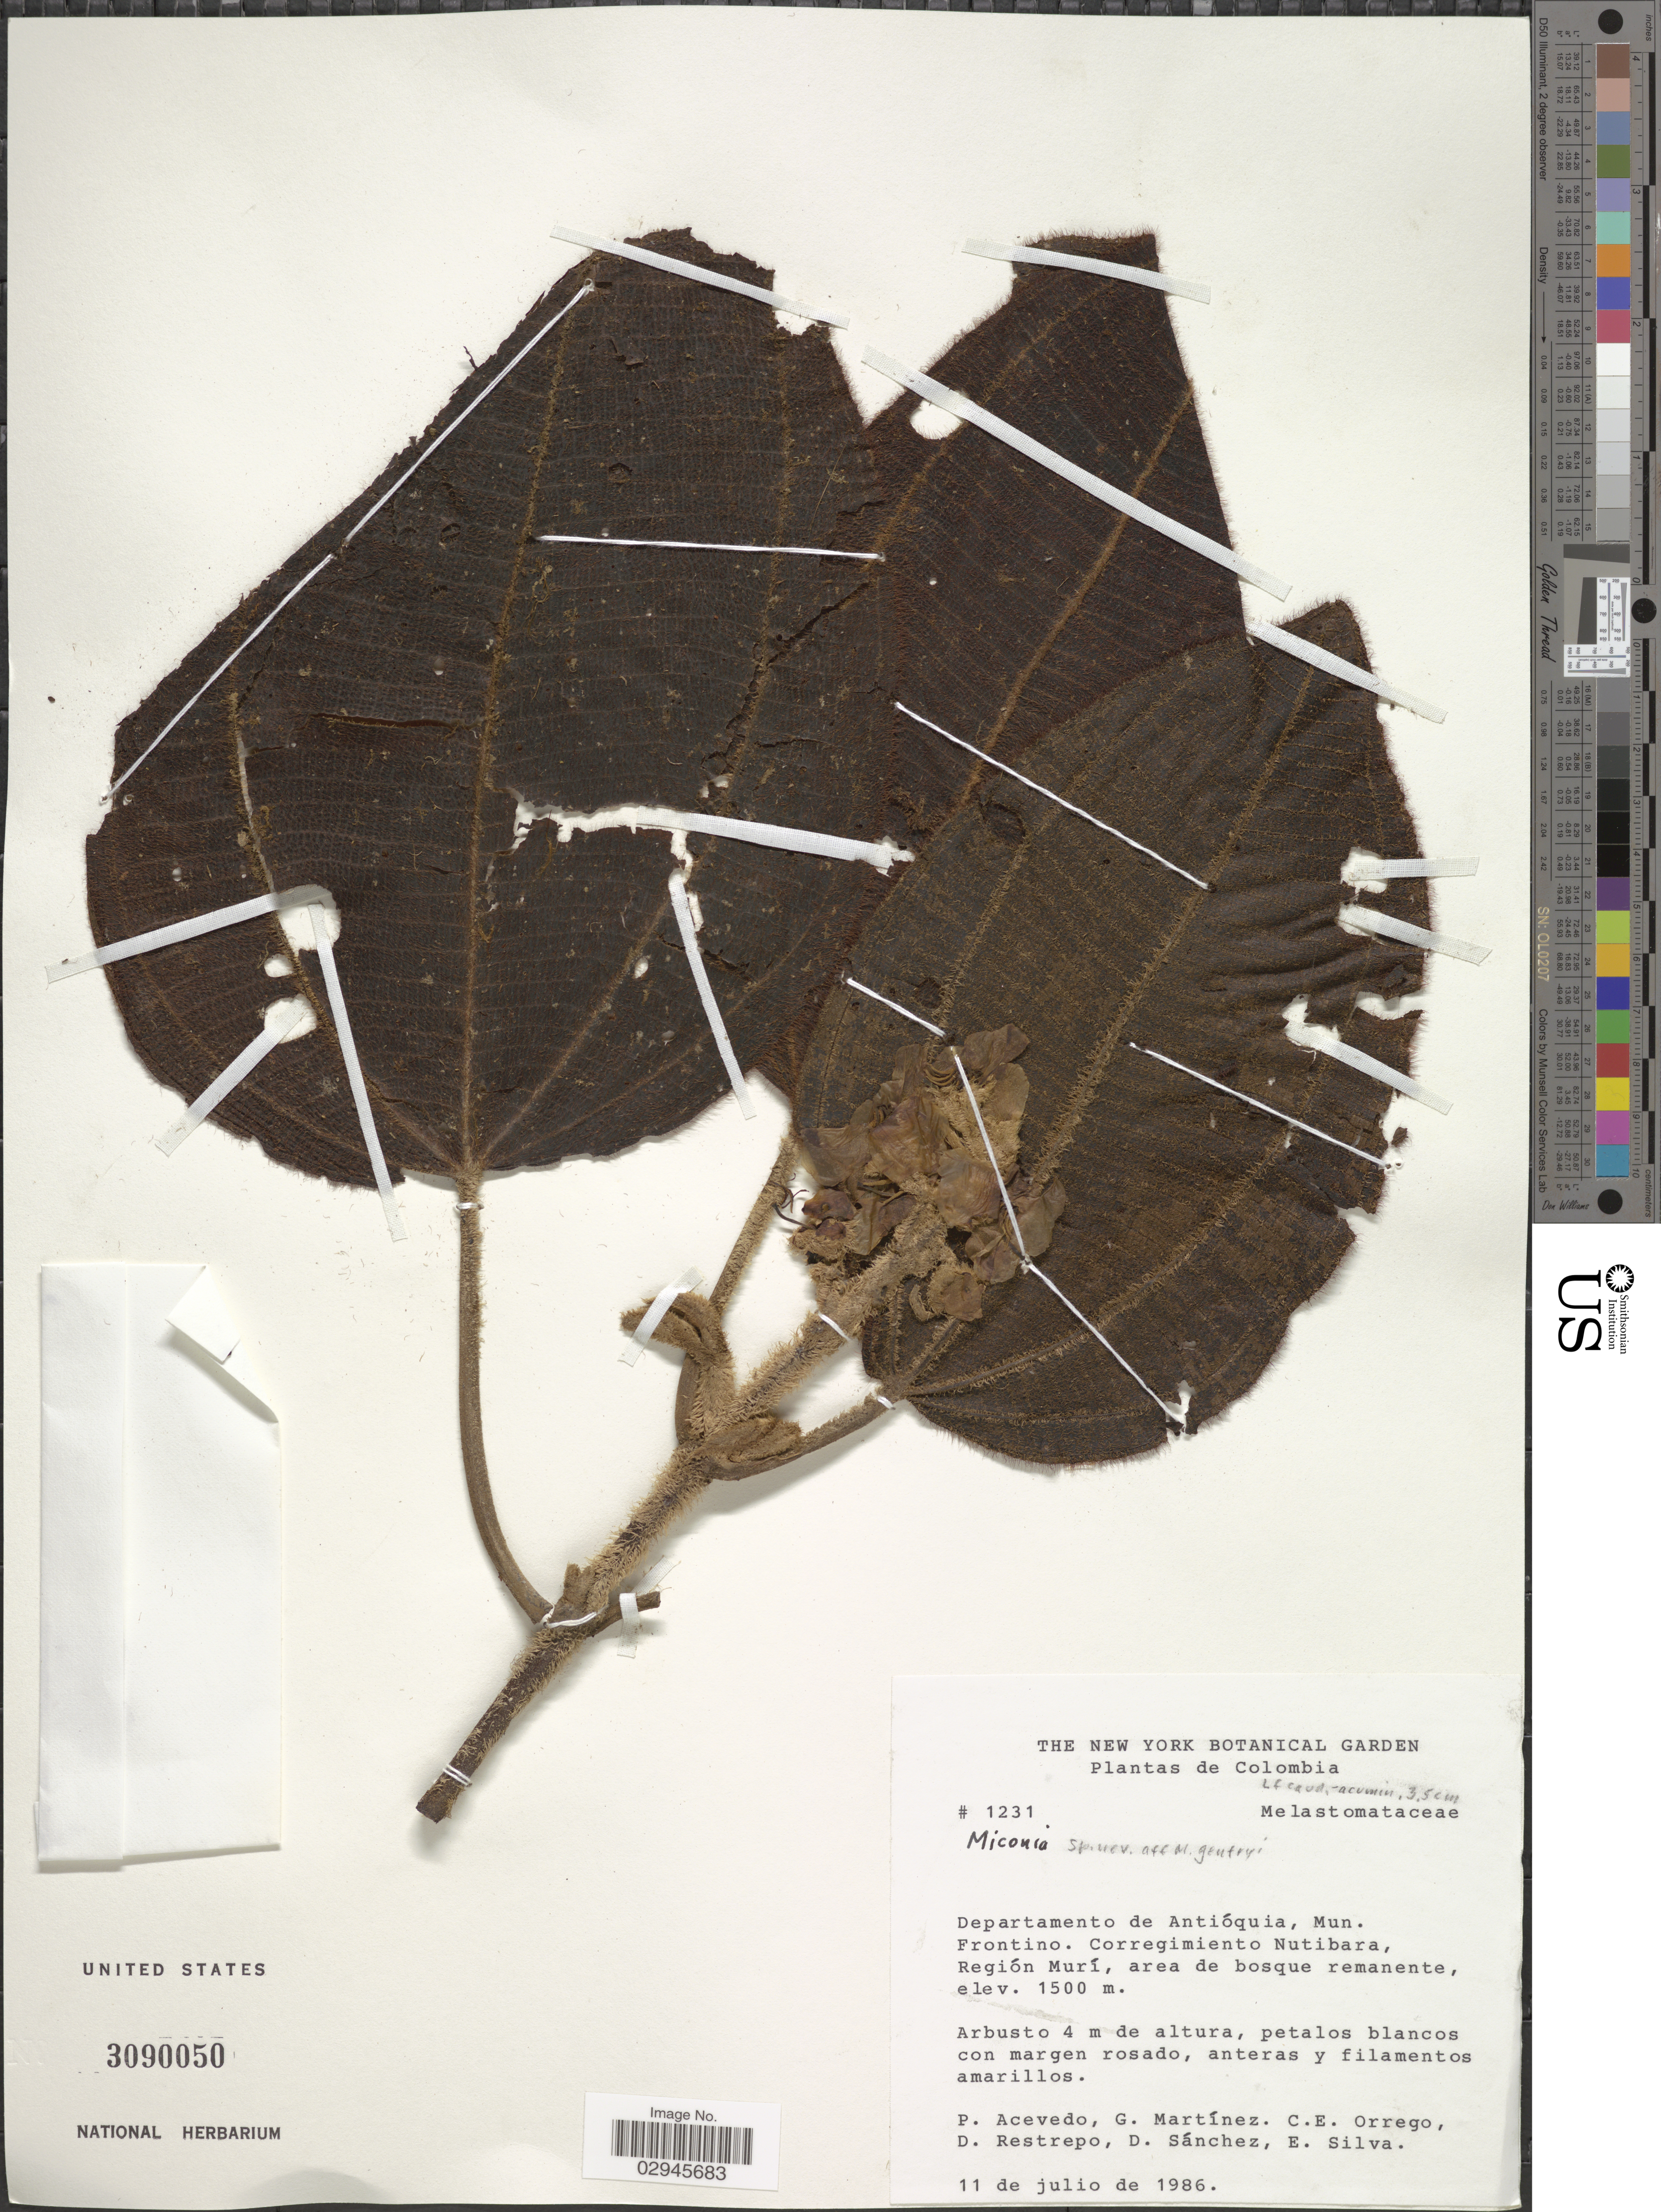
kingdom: Plantae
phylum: Tracheophyta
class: Magnoliopsida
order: Myrtales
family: Melastomataceae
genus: Miconia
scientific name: Miconia sp.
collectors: P. Acevedo-Rodr., G. Martínez, C. Orrego, D. Restrepo & et al.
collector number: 1231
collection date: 1986-07-11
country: Colombia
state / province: Antioquia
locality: Departamento de Antióquia, Mun. Frontino. Corregimiento Nutibara, Región Murí.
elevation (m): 1500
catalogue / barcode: US 3090050